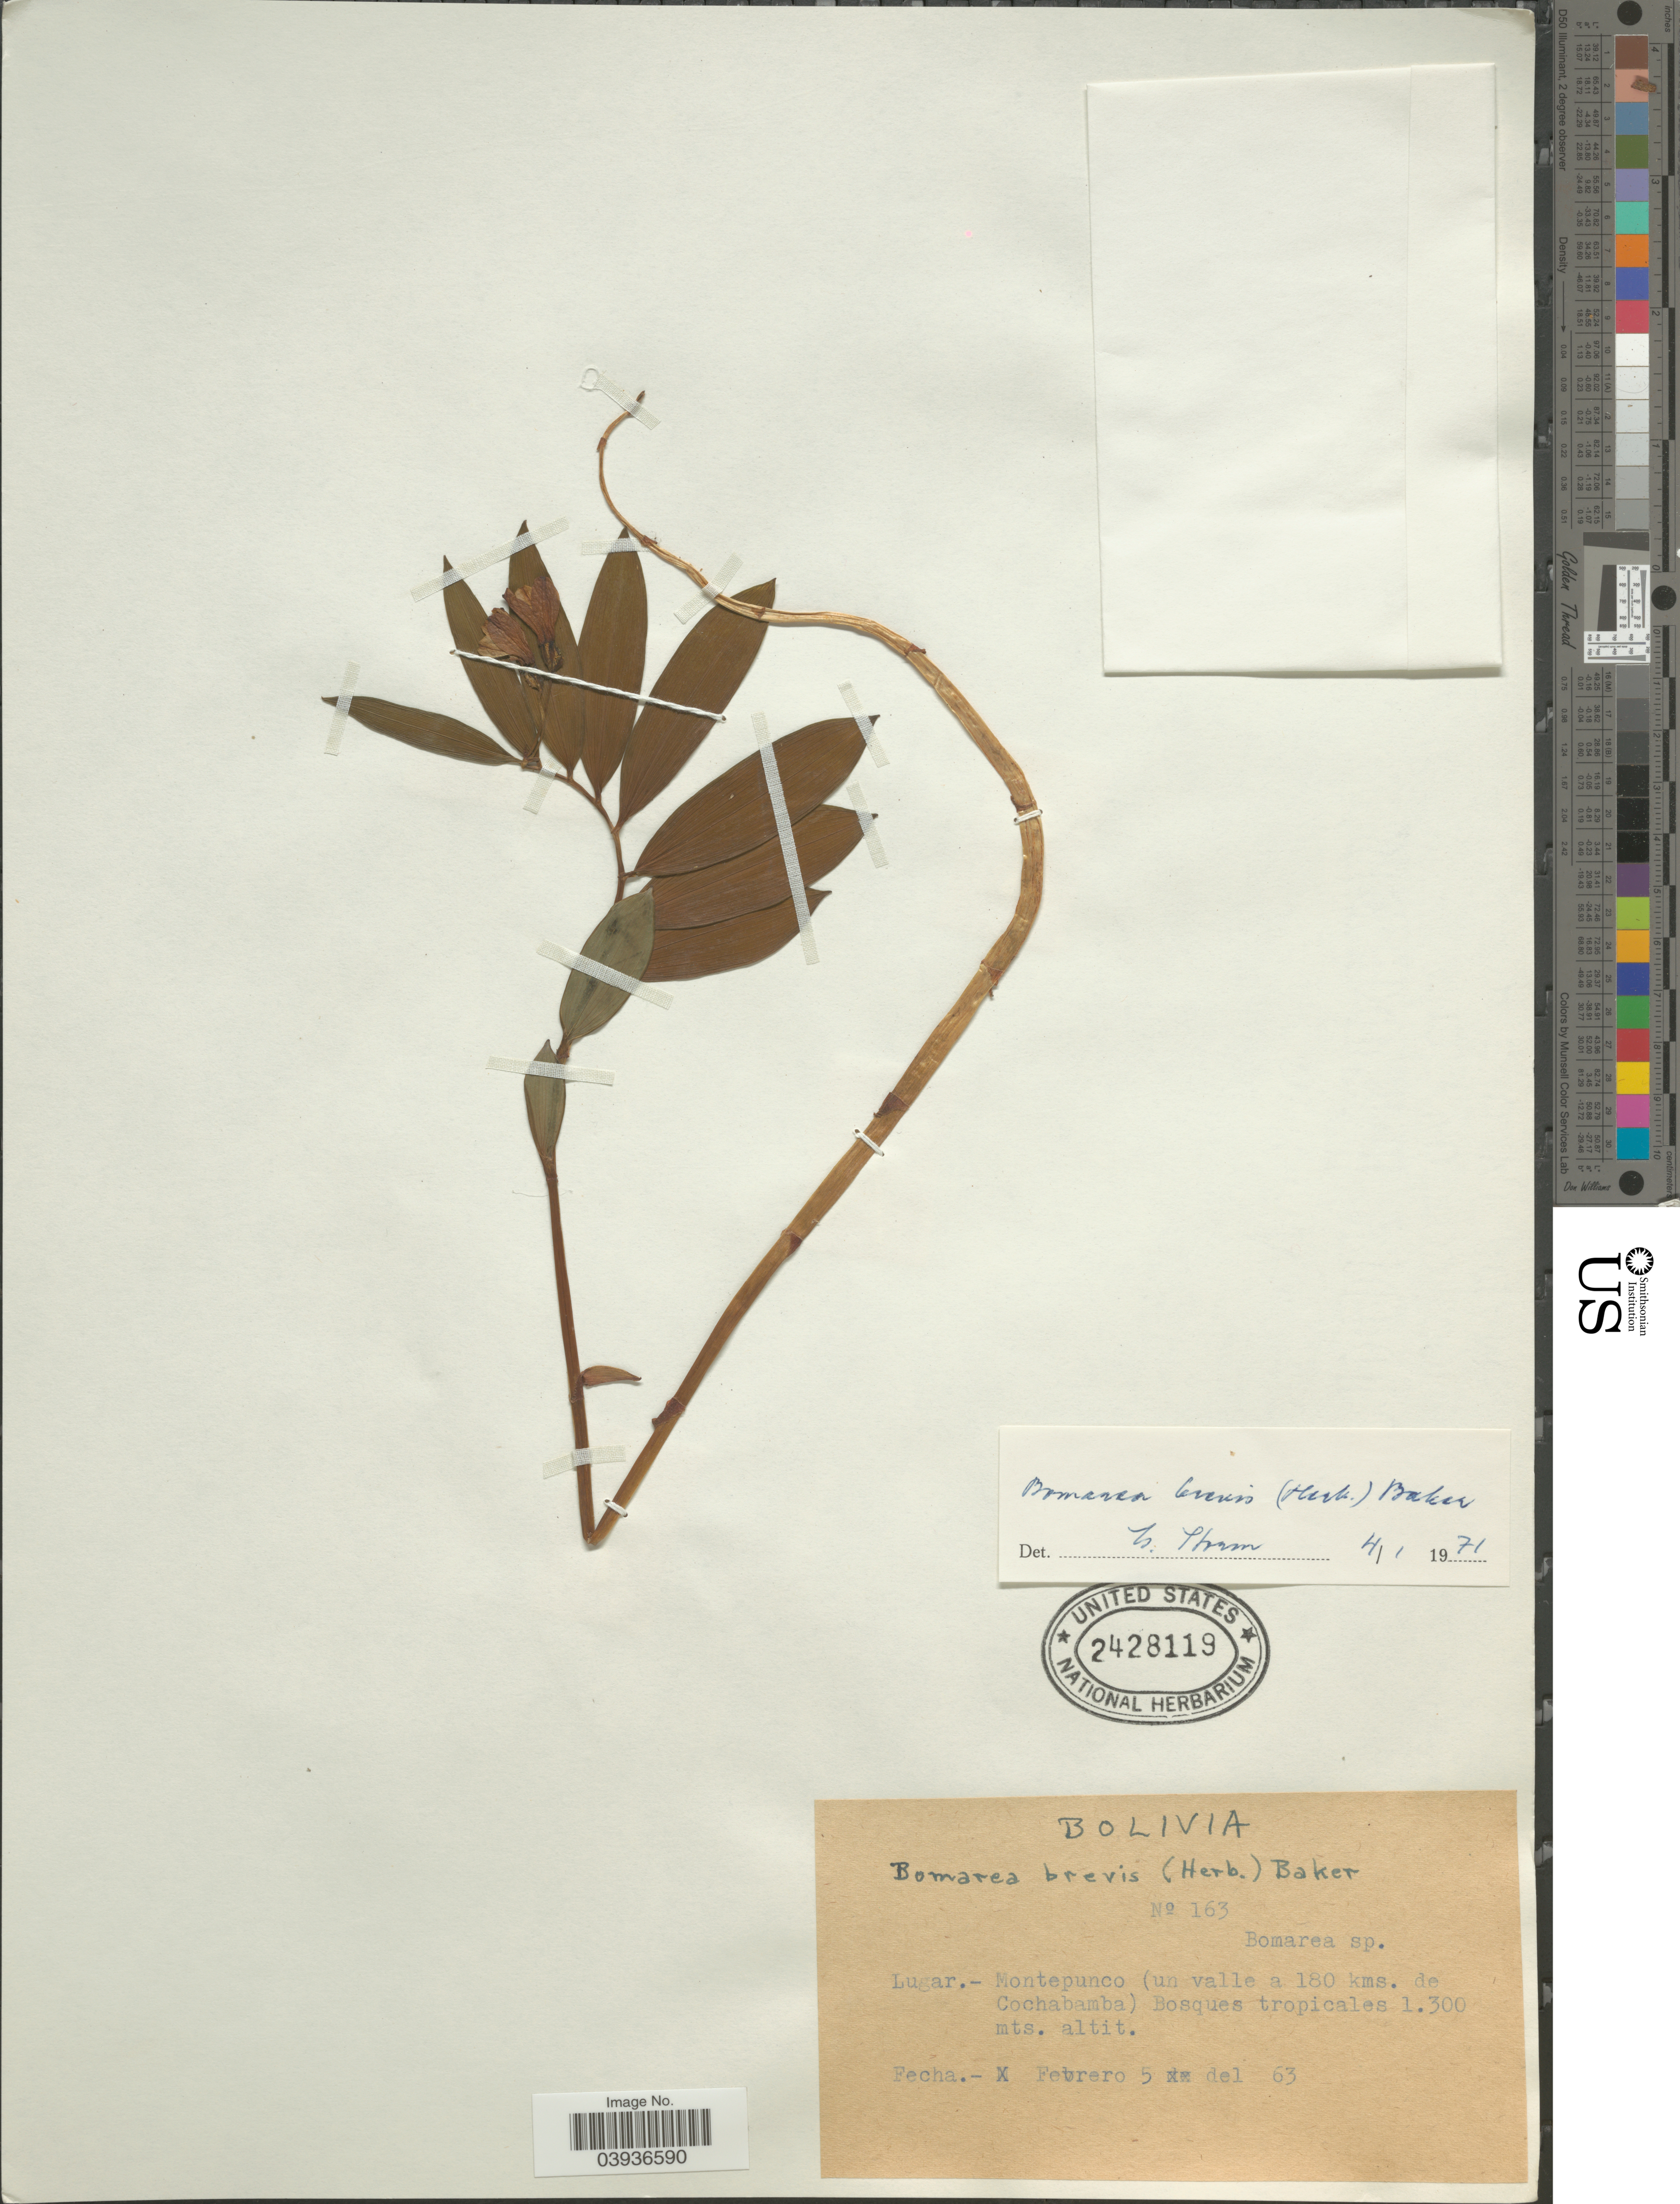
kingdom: Plantae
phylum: Tracheophyta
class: Liliopsida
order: Liliales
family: Alstroemeriaceae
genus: Bomarea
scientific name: Bomarea brevis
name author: (Herb.) Baker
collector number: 163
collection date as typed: Transcribed d/m/y: 5/2/63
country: Bolivia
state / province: Cochabamba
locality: Montepunco (un valle a 180 kms. de Cochabamba).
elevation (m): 1300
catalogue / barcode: US 2428119